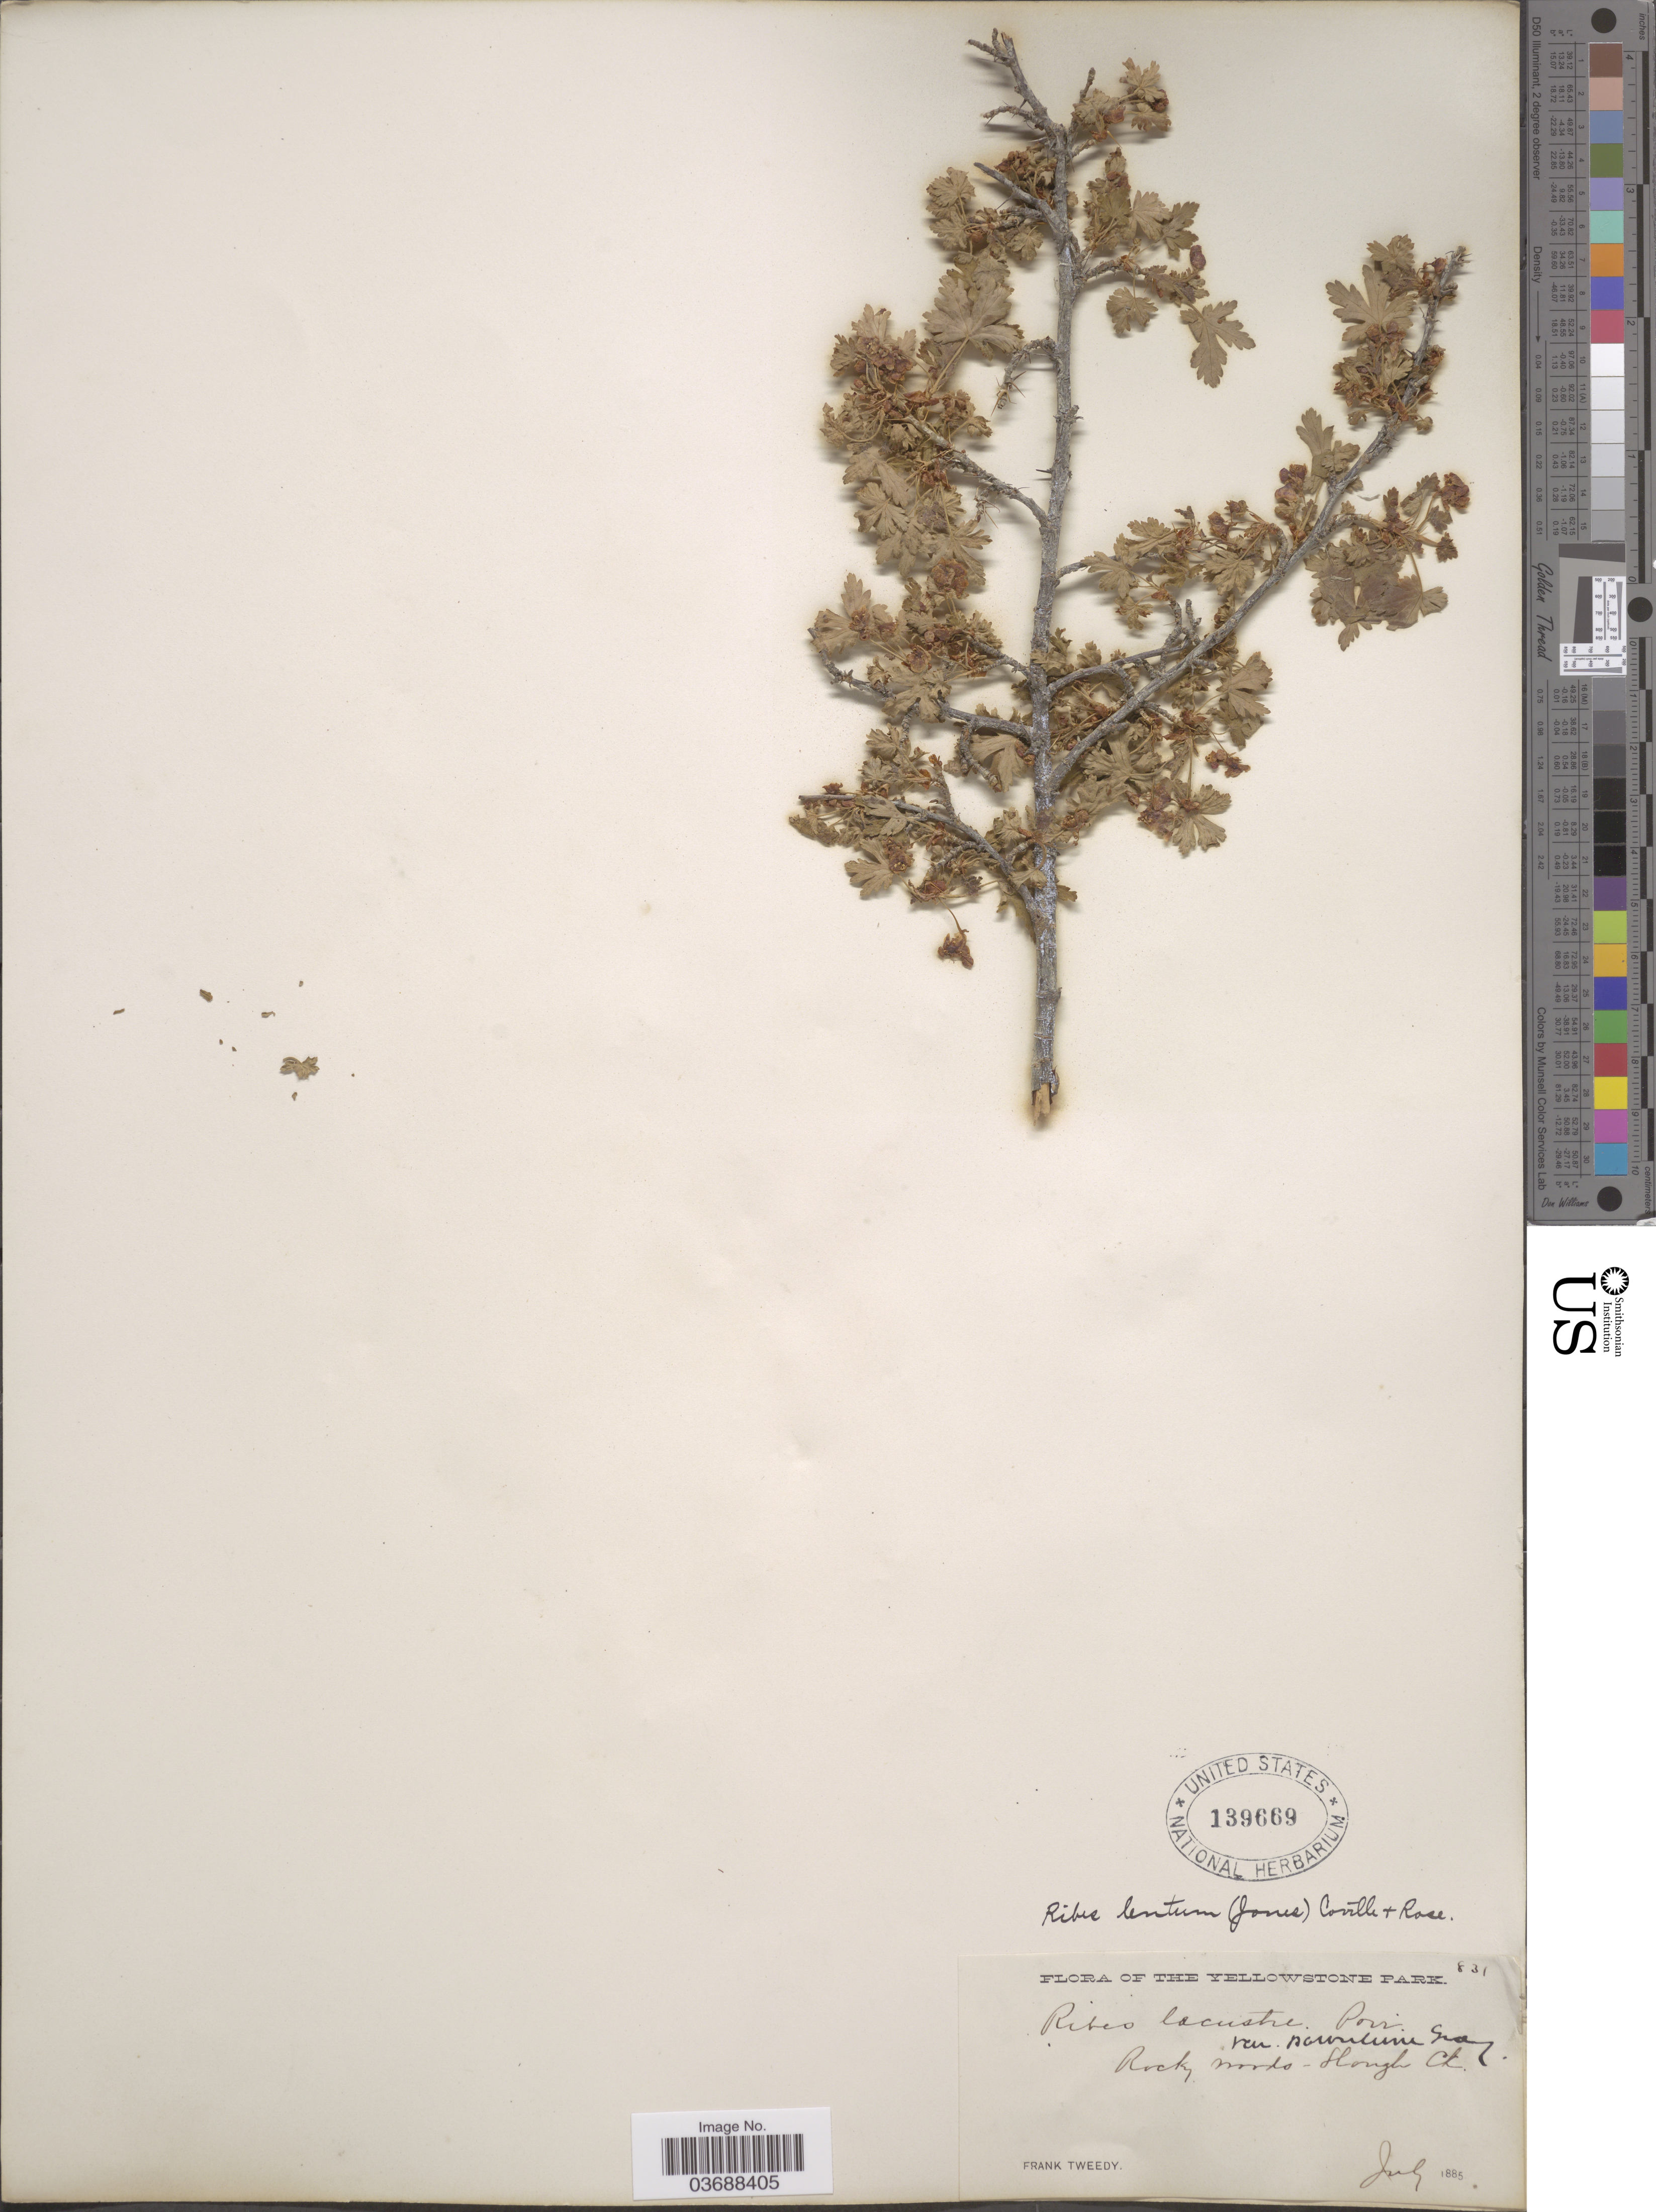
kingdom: Plantae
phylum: Tracheophyta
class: Magnoliopsida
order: Saxifragales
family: Grossulariaceae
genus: Ribes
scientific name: Ribes montigenum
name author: McClatchie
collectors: F. Tweedy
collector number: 831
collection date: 1885-07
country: United States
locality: The Yellowstone Park. Rocky woods - Slough Ck.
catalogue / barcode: US 139669